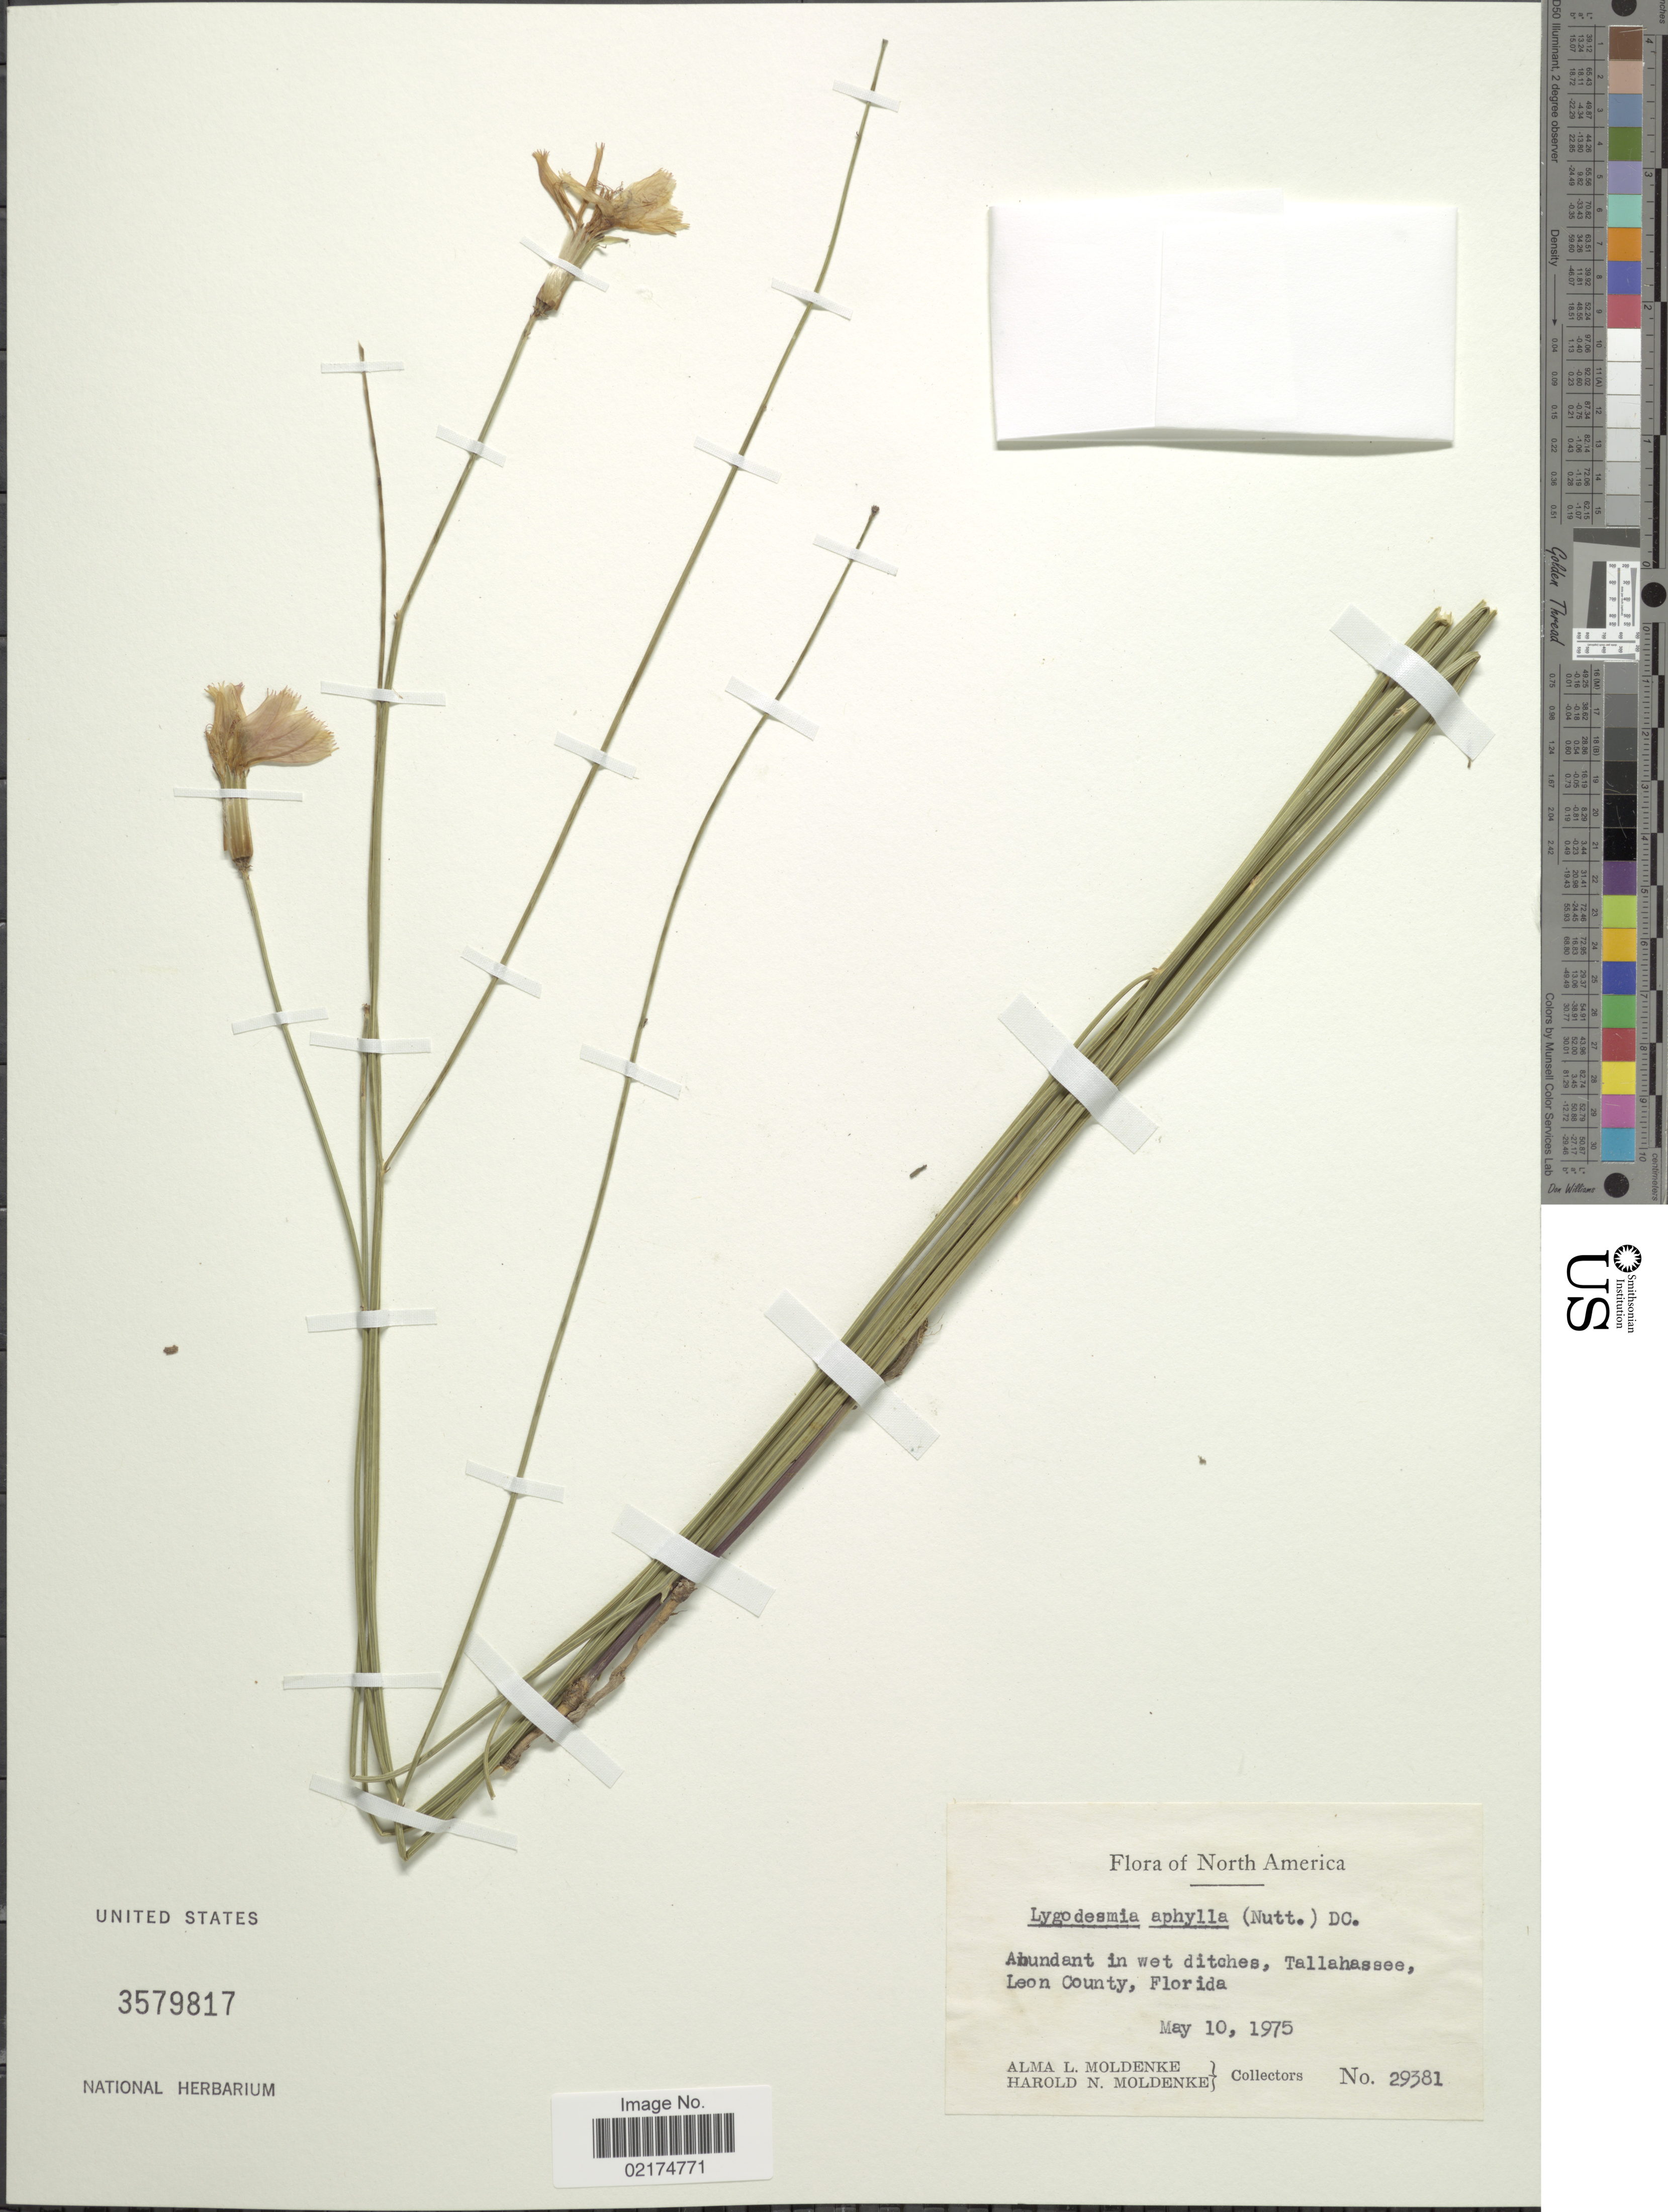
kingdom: Plantae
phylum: Tracheophyta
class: Magnoliopsida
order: Asterales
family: Asteraceae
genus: Lygodesmia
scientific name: Lygodesmia aphylla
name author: (Nutt.) DC.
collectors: A. L. Moldenke & H. N. Moldenke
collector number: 29381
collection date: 1975-05-10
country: United States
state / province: Florida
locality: Tallahassee, Leon County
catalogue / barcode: US 3579817